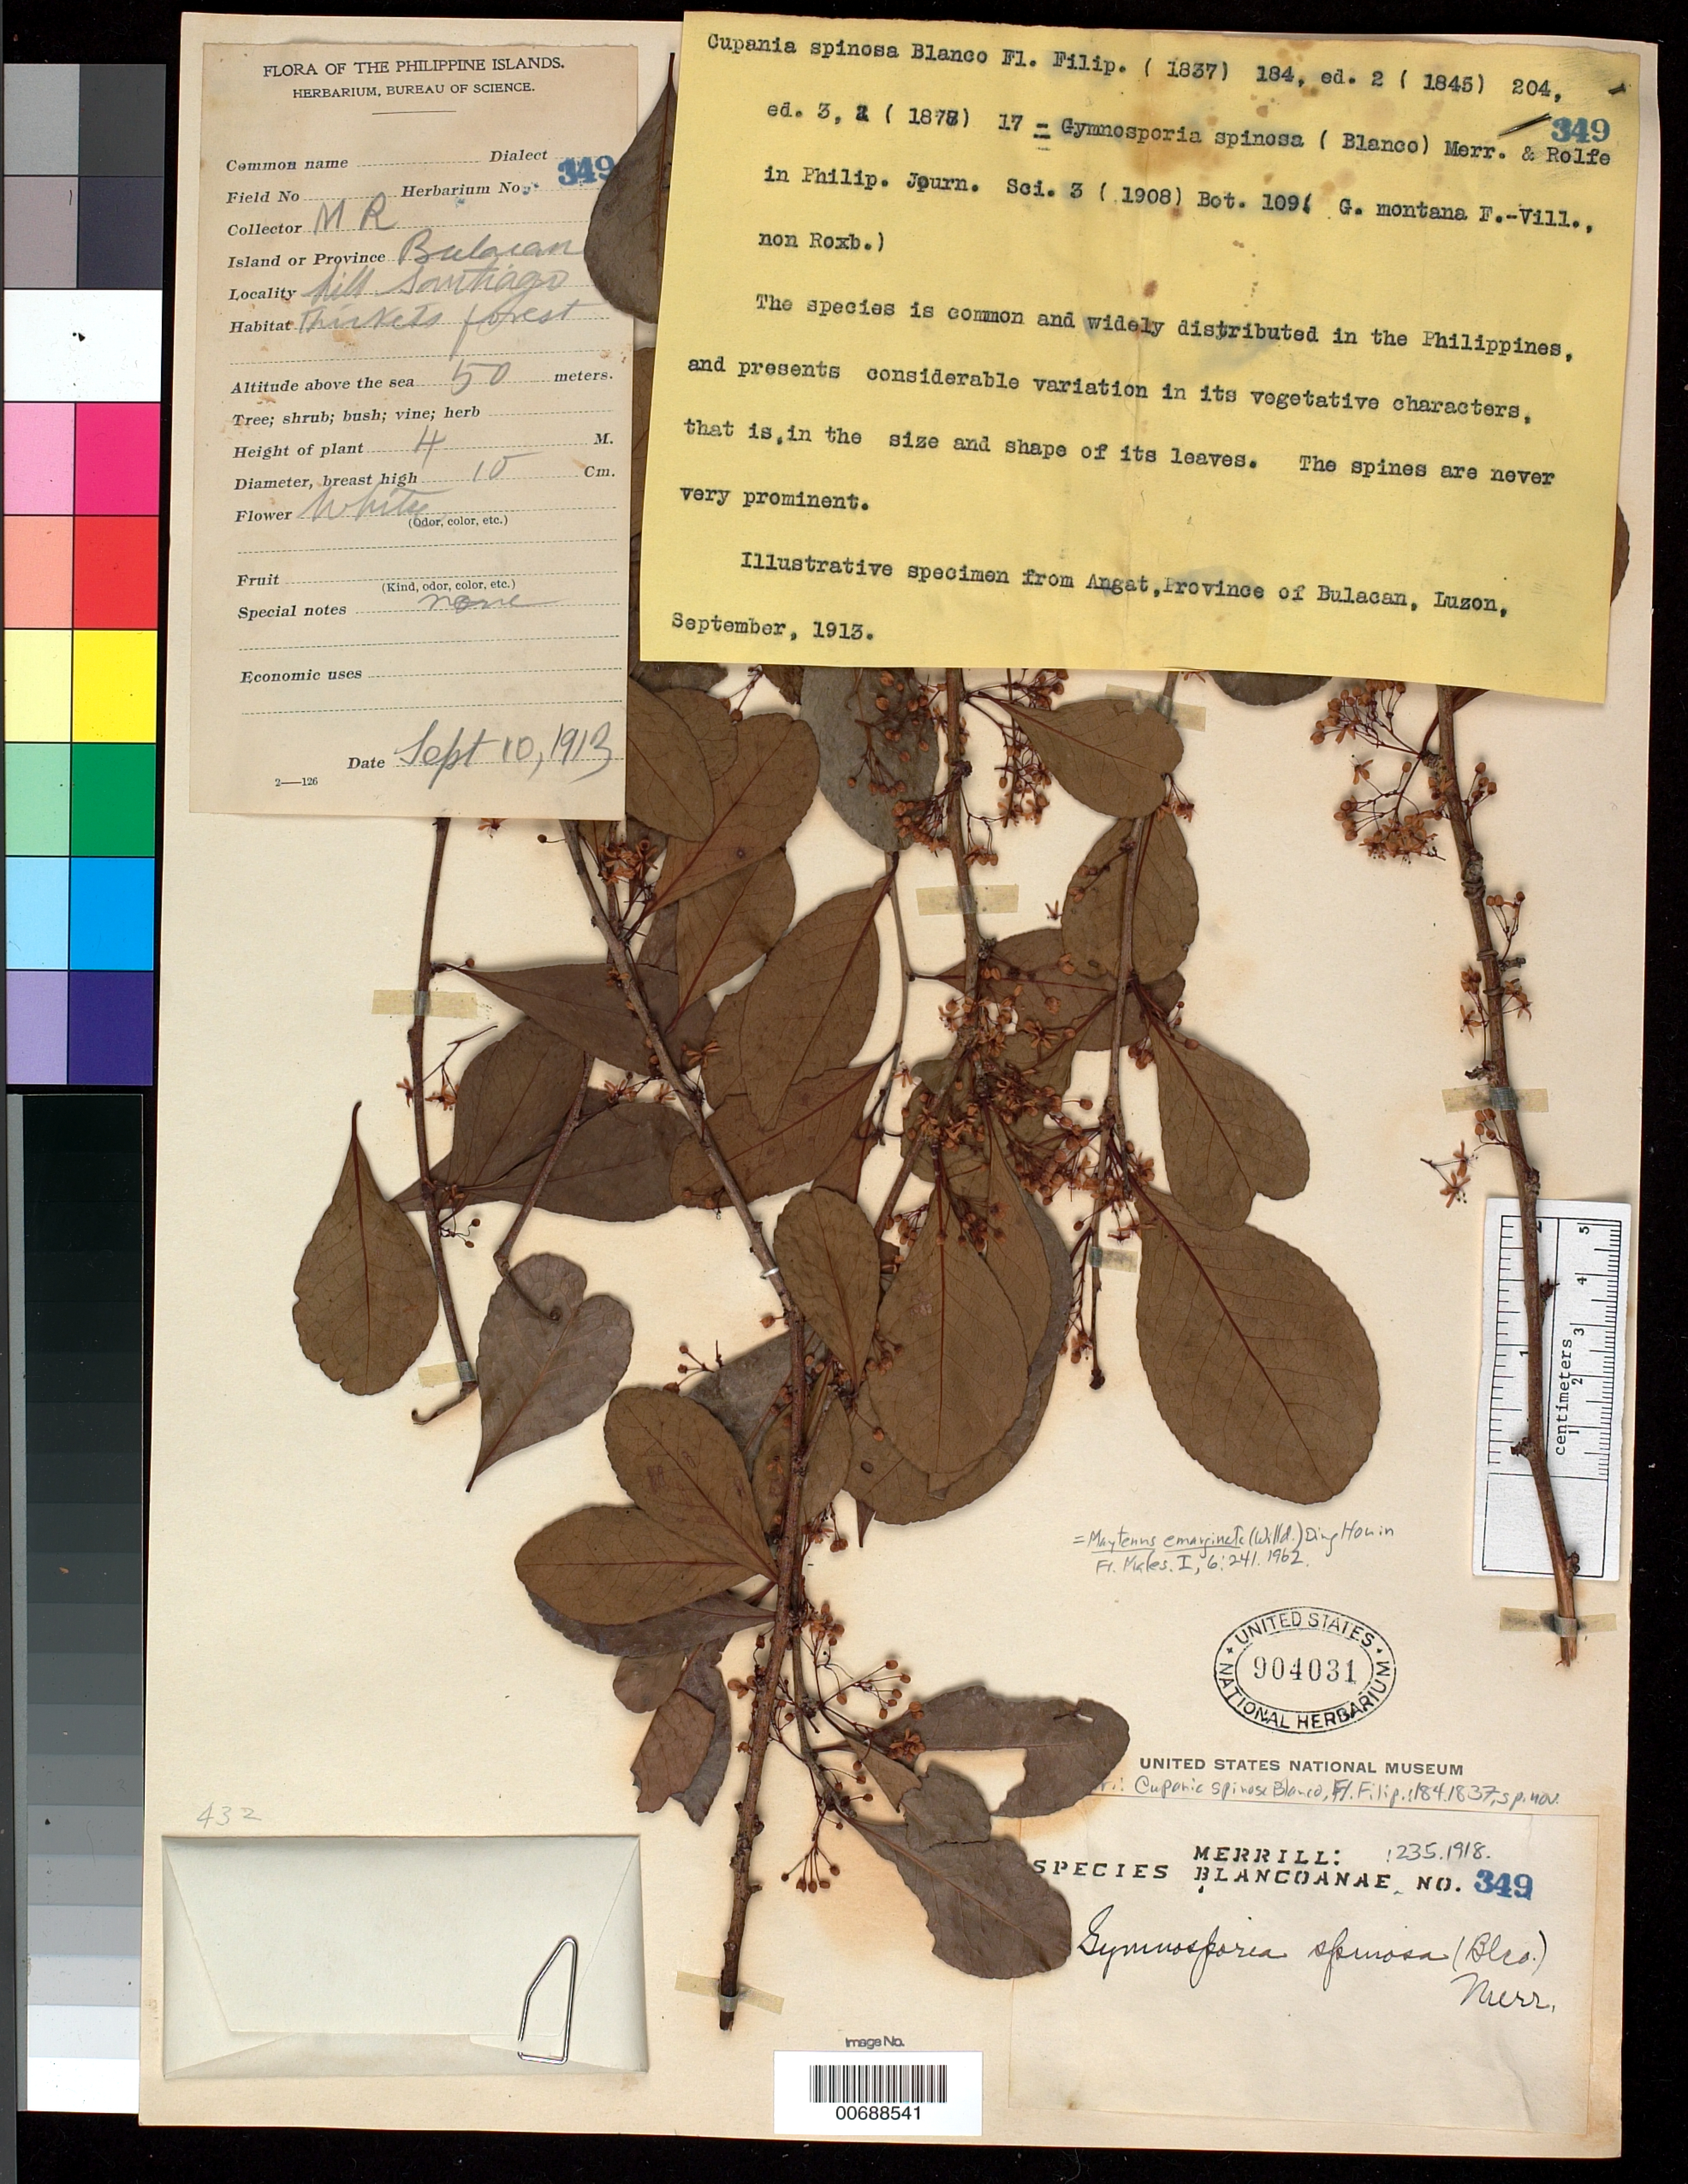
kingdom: Plantae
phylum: Tracheophyta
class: Magnoliopsida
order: Celastrales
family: Celastraceae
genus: Gymnosporia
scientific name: Gymnosporia spinosa var. spinosa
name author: (Blanco) Merr. & Rolfe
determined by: Strong, Mark T., (BOT), Smithsonian Institution - National Museum of Natural History (UNITED STATES)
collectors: M. Ramos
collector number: Sp. Blancoan. 0349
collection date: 1913-09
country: Philippines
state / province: Central Luzon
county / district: Bulacan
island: Luzon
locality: hill Santiago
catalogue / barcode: US 904031